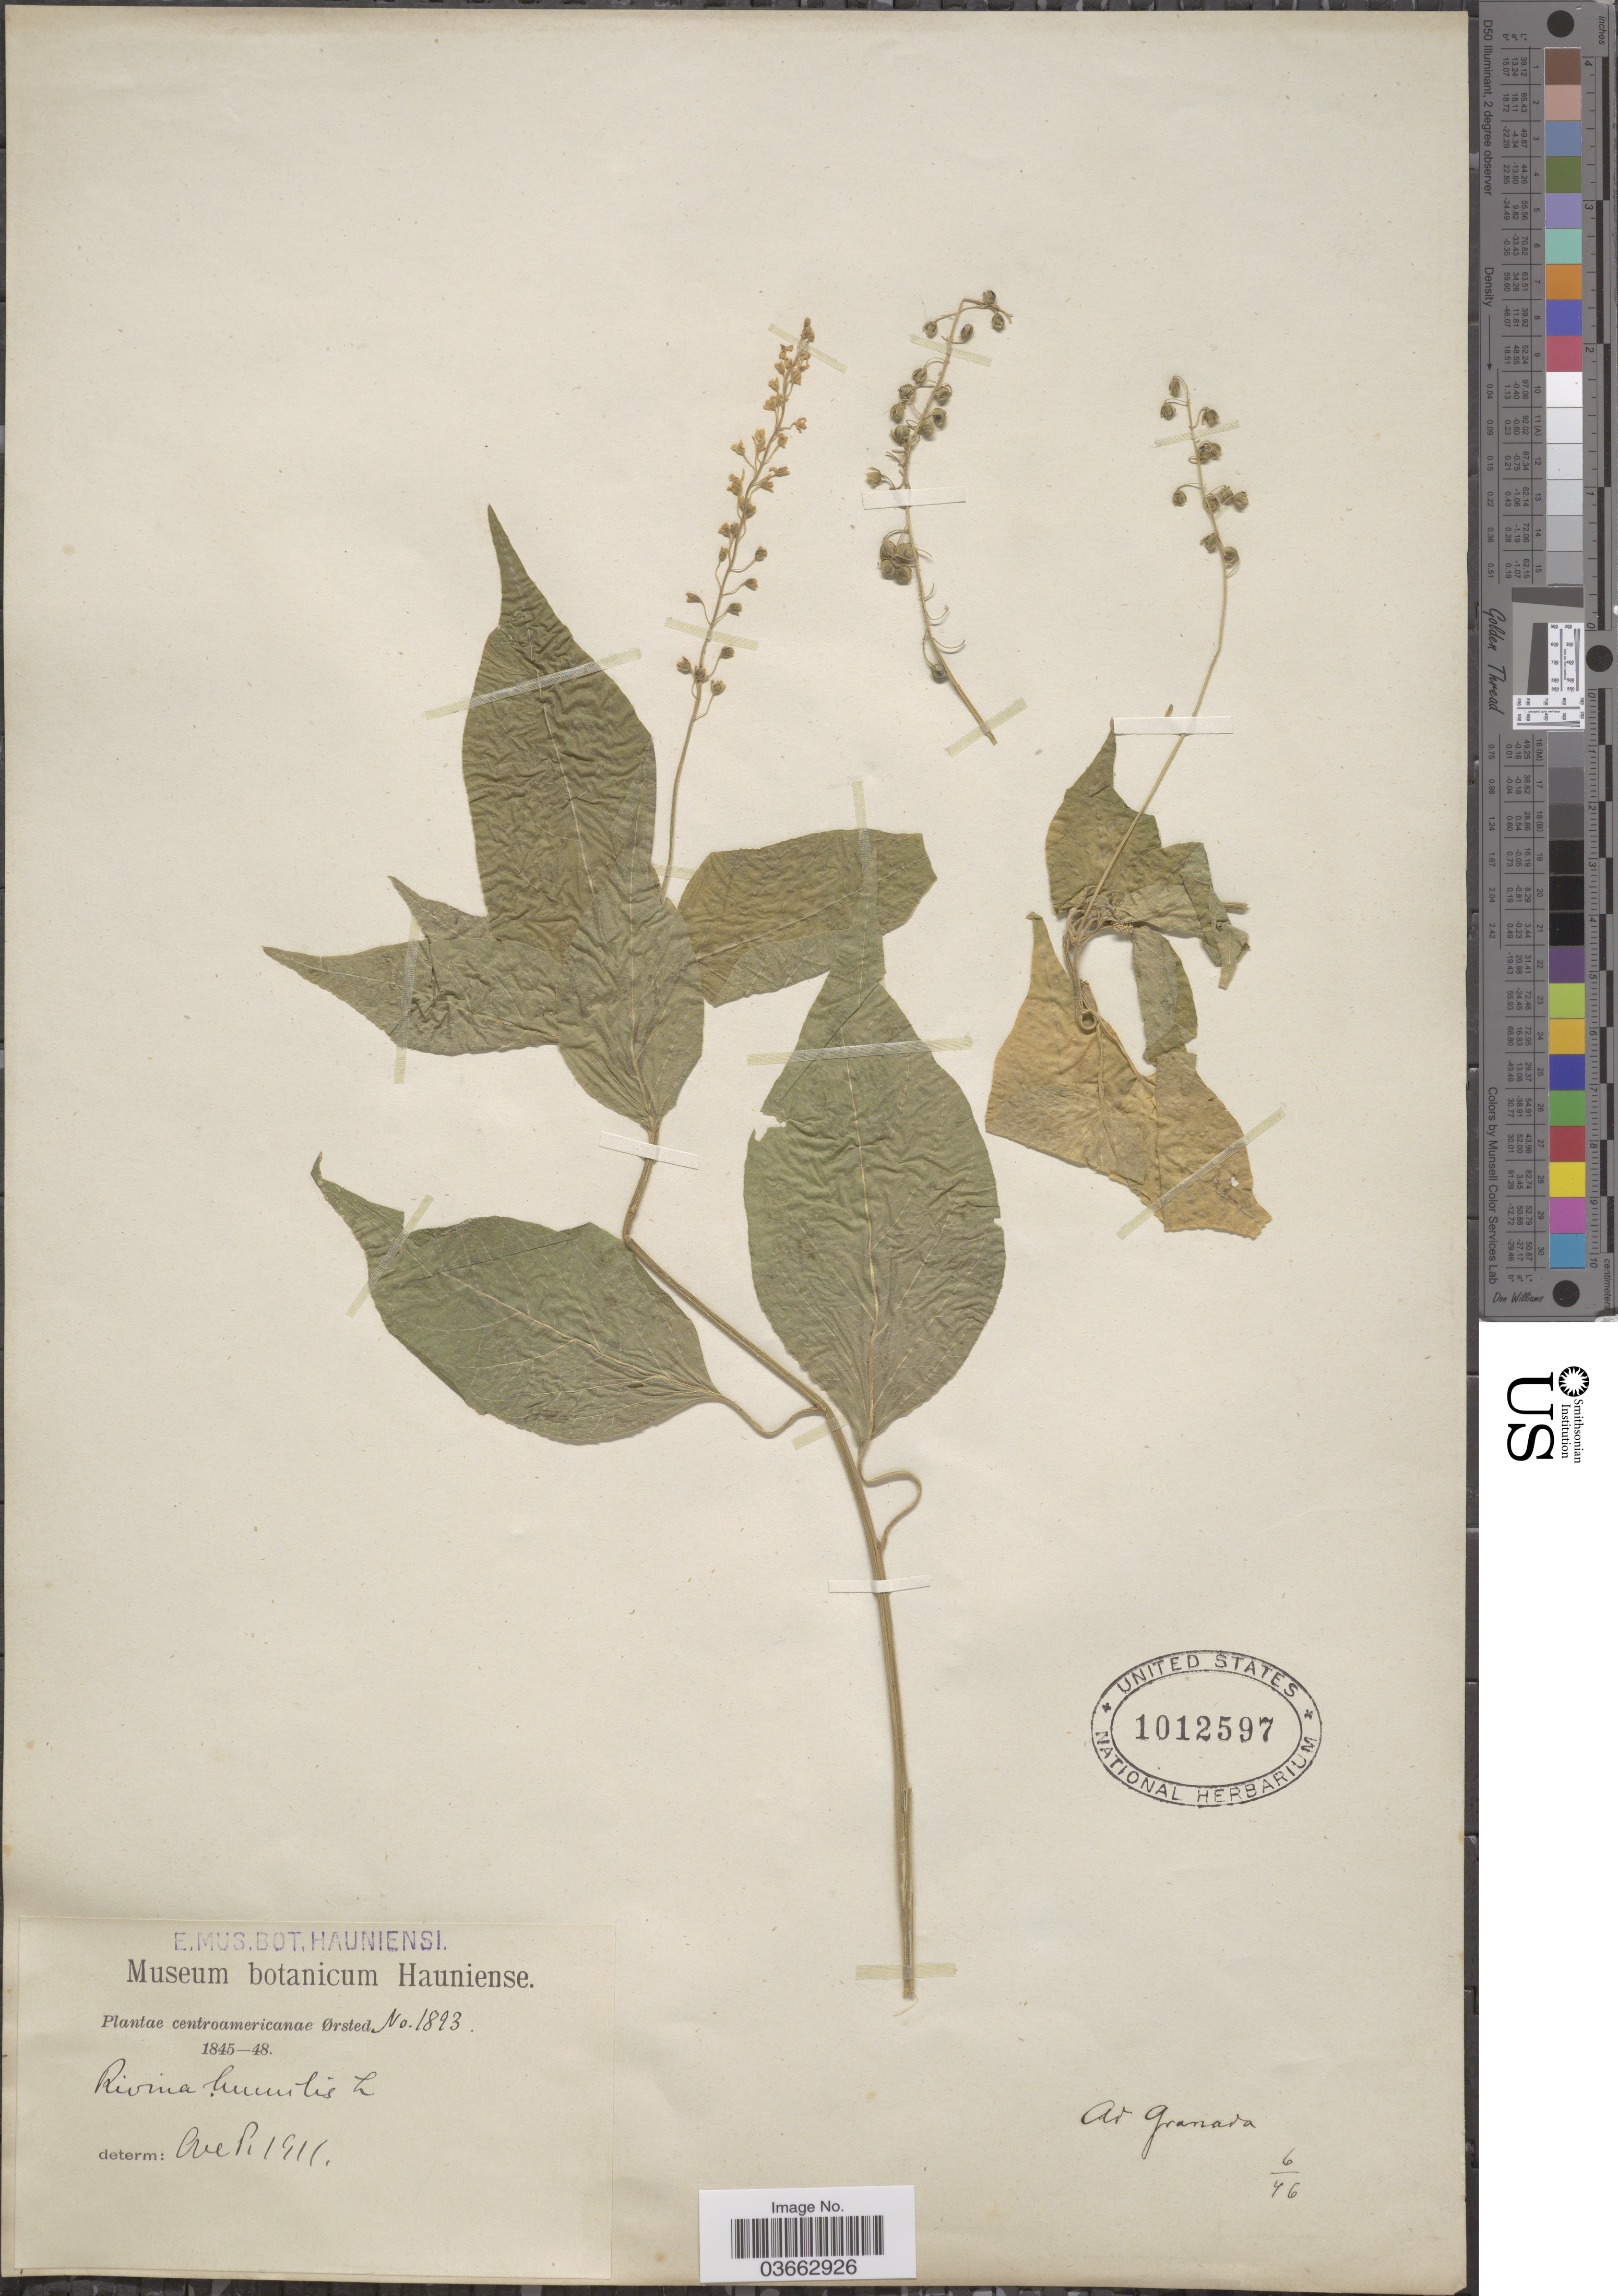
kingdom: Plantae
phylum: Tracheophyta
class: Magnoliopsida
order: Caryophyllales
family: Phytolaccaceae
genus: Rivina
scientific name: Rivina humilis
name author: L.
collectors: Ørsted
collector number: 1893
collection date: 1846-06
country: Nicaragua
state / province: Granada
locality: Ad Granada. Centroamericanae.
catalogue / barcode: US 1012597